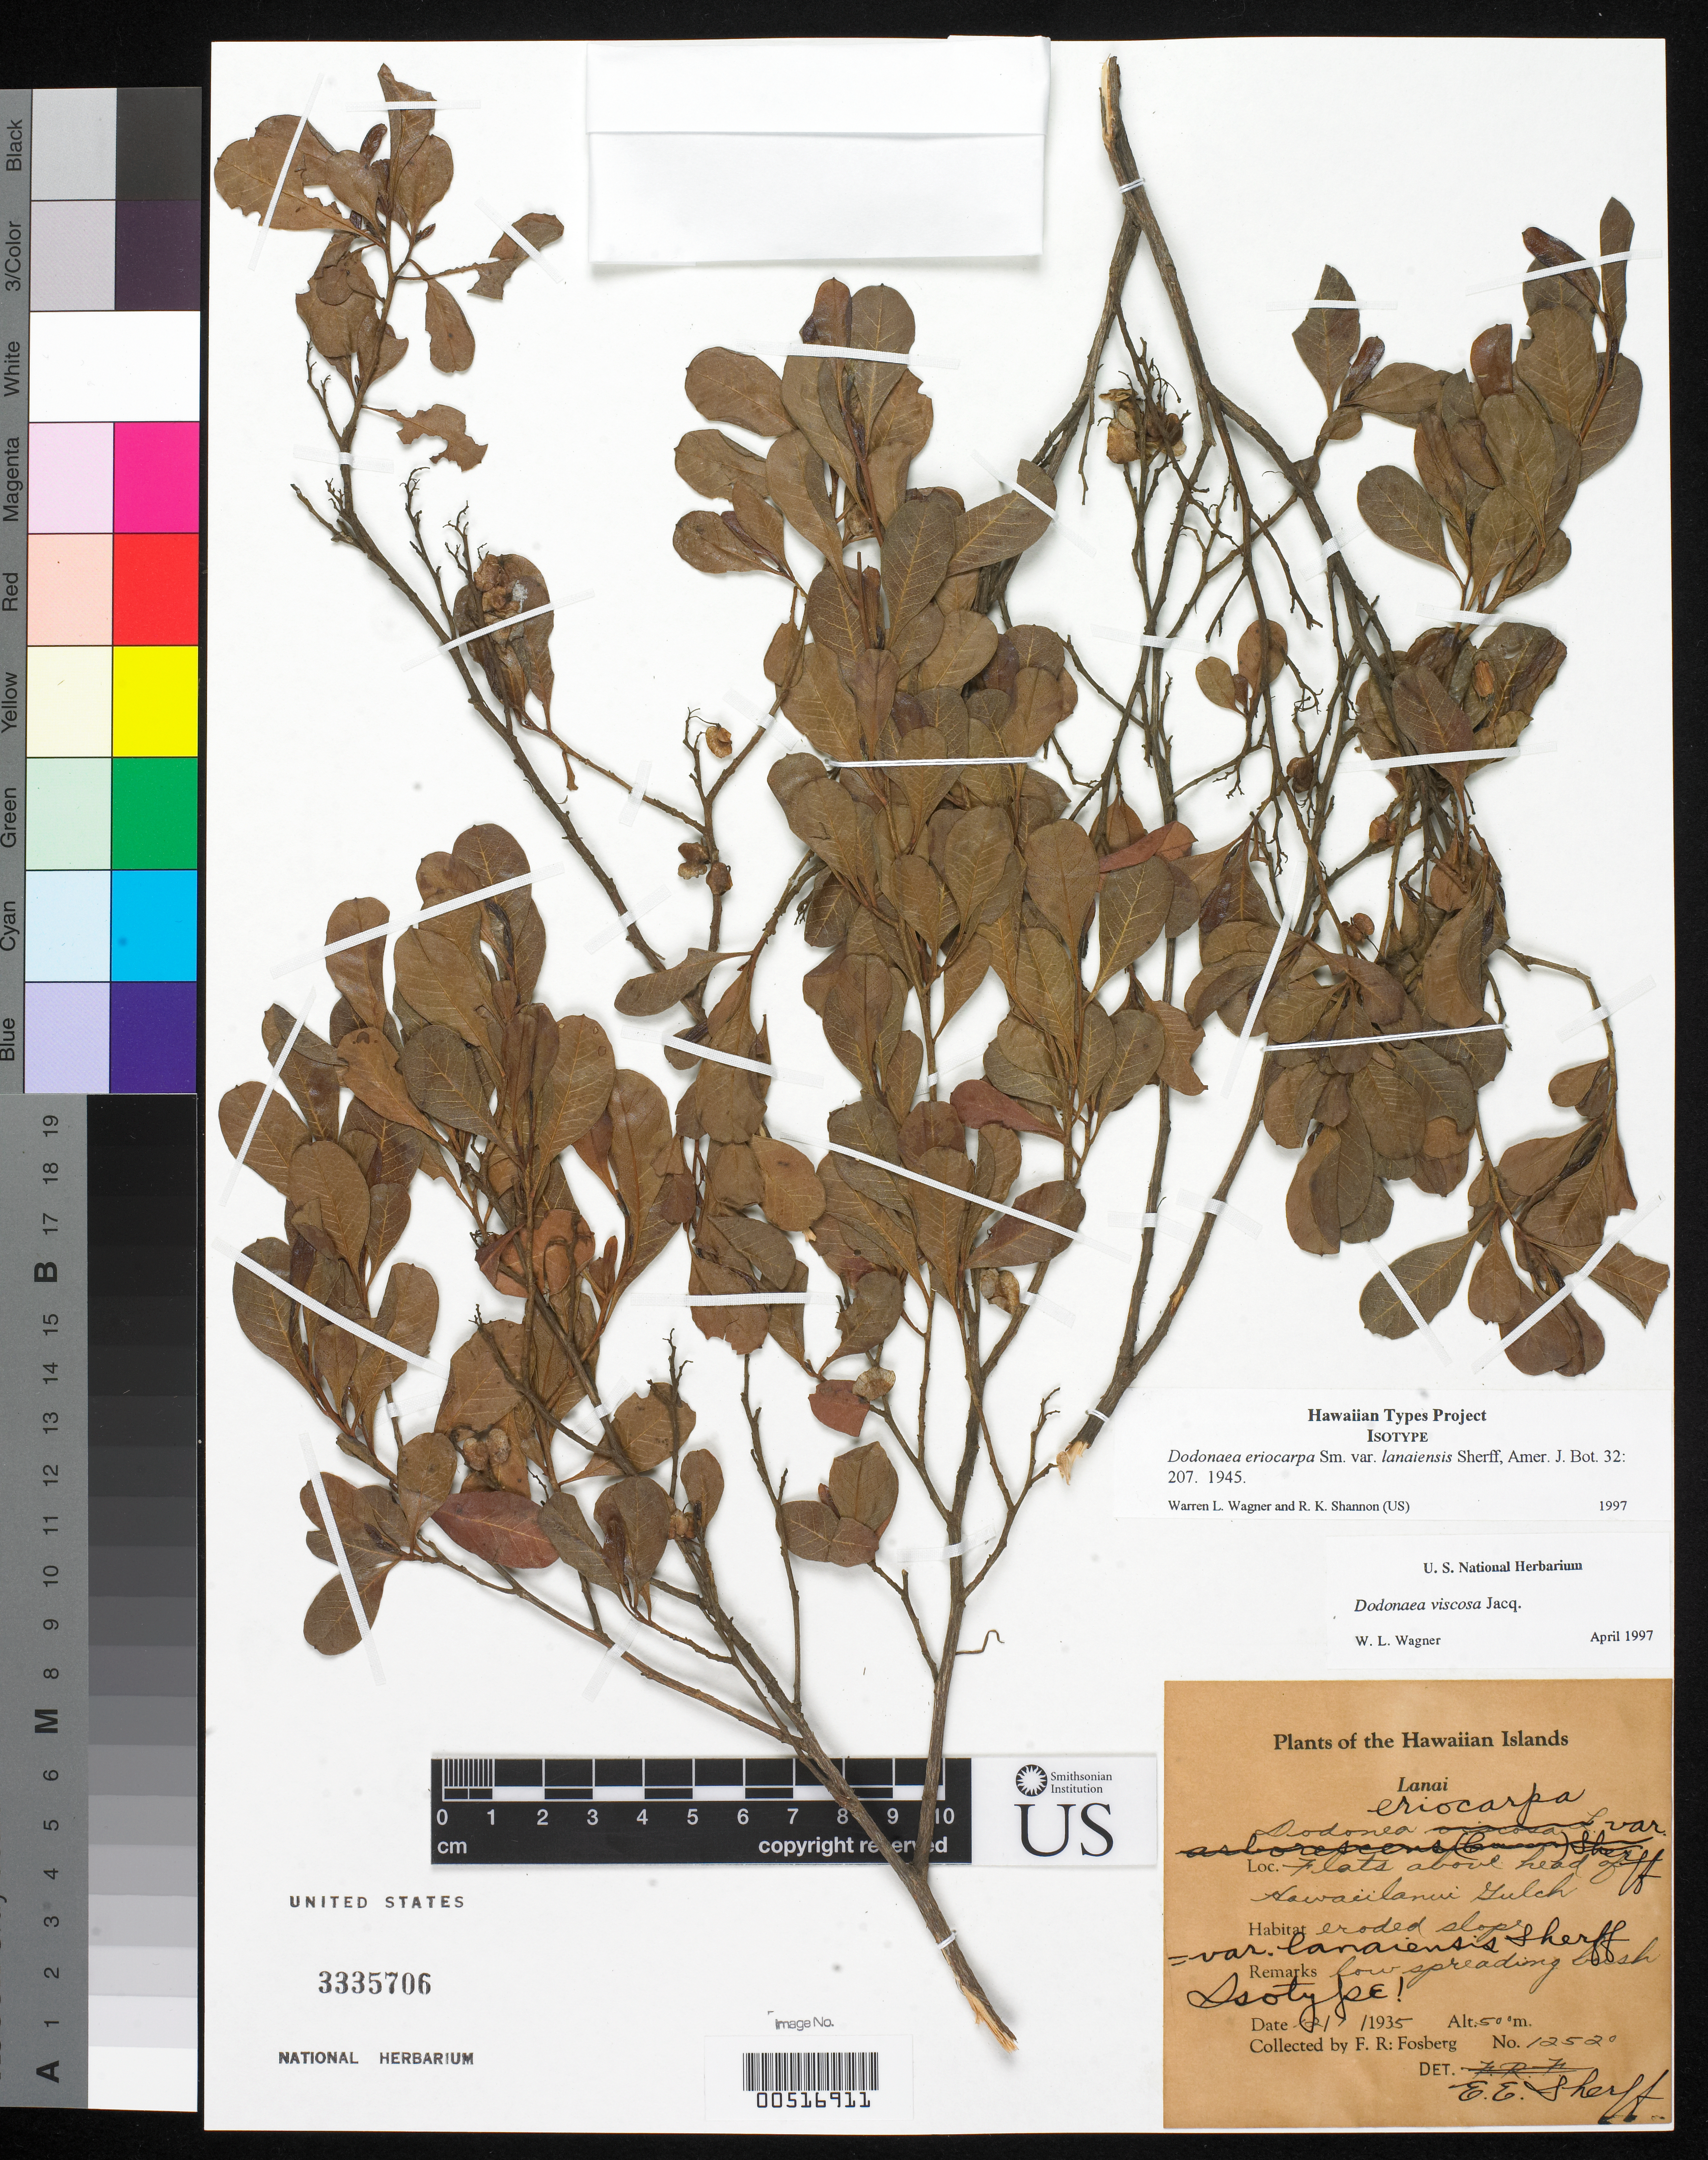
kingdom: Plantae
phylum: Tracheophyta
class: Magnoliopsida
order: Sapindales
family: Sapindaceae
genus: Dodonaea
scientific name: Dodonaea eriocarpa var. lanaiensis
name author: Sherff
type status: Isotype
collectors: F. R. Fosberg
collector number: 12520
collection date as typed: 01 Dec 1935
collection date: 1935-12-01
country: United States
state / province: Hawaii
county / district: Maui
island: Lana'i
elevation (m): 50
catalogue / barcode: US 3335706